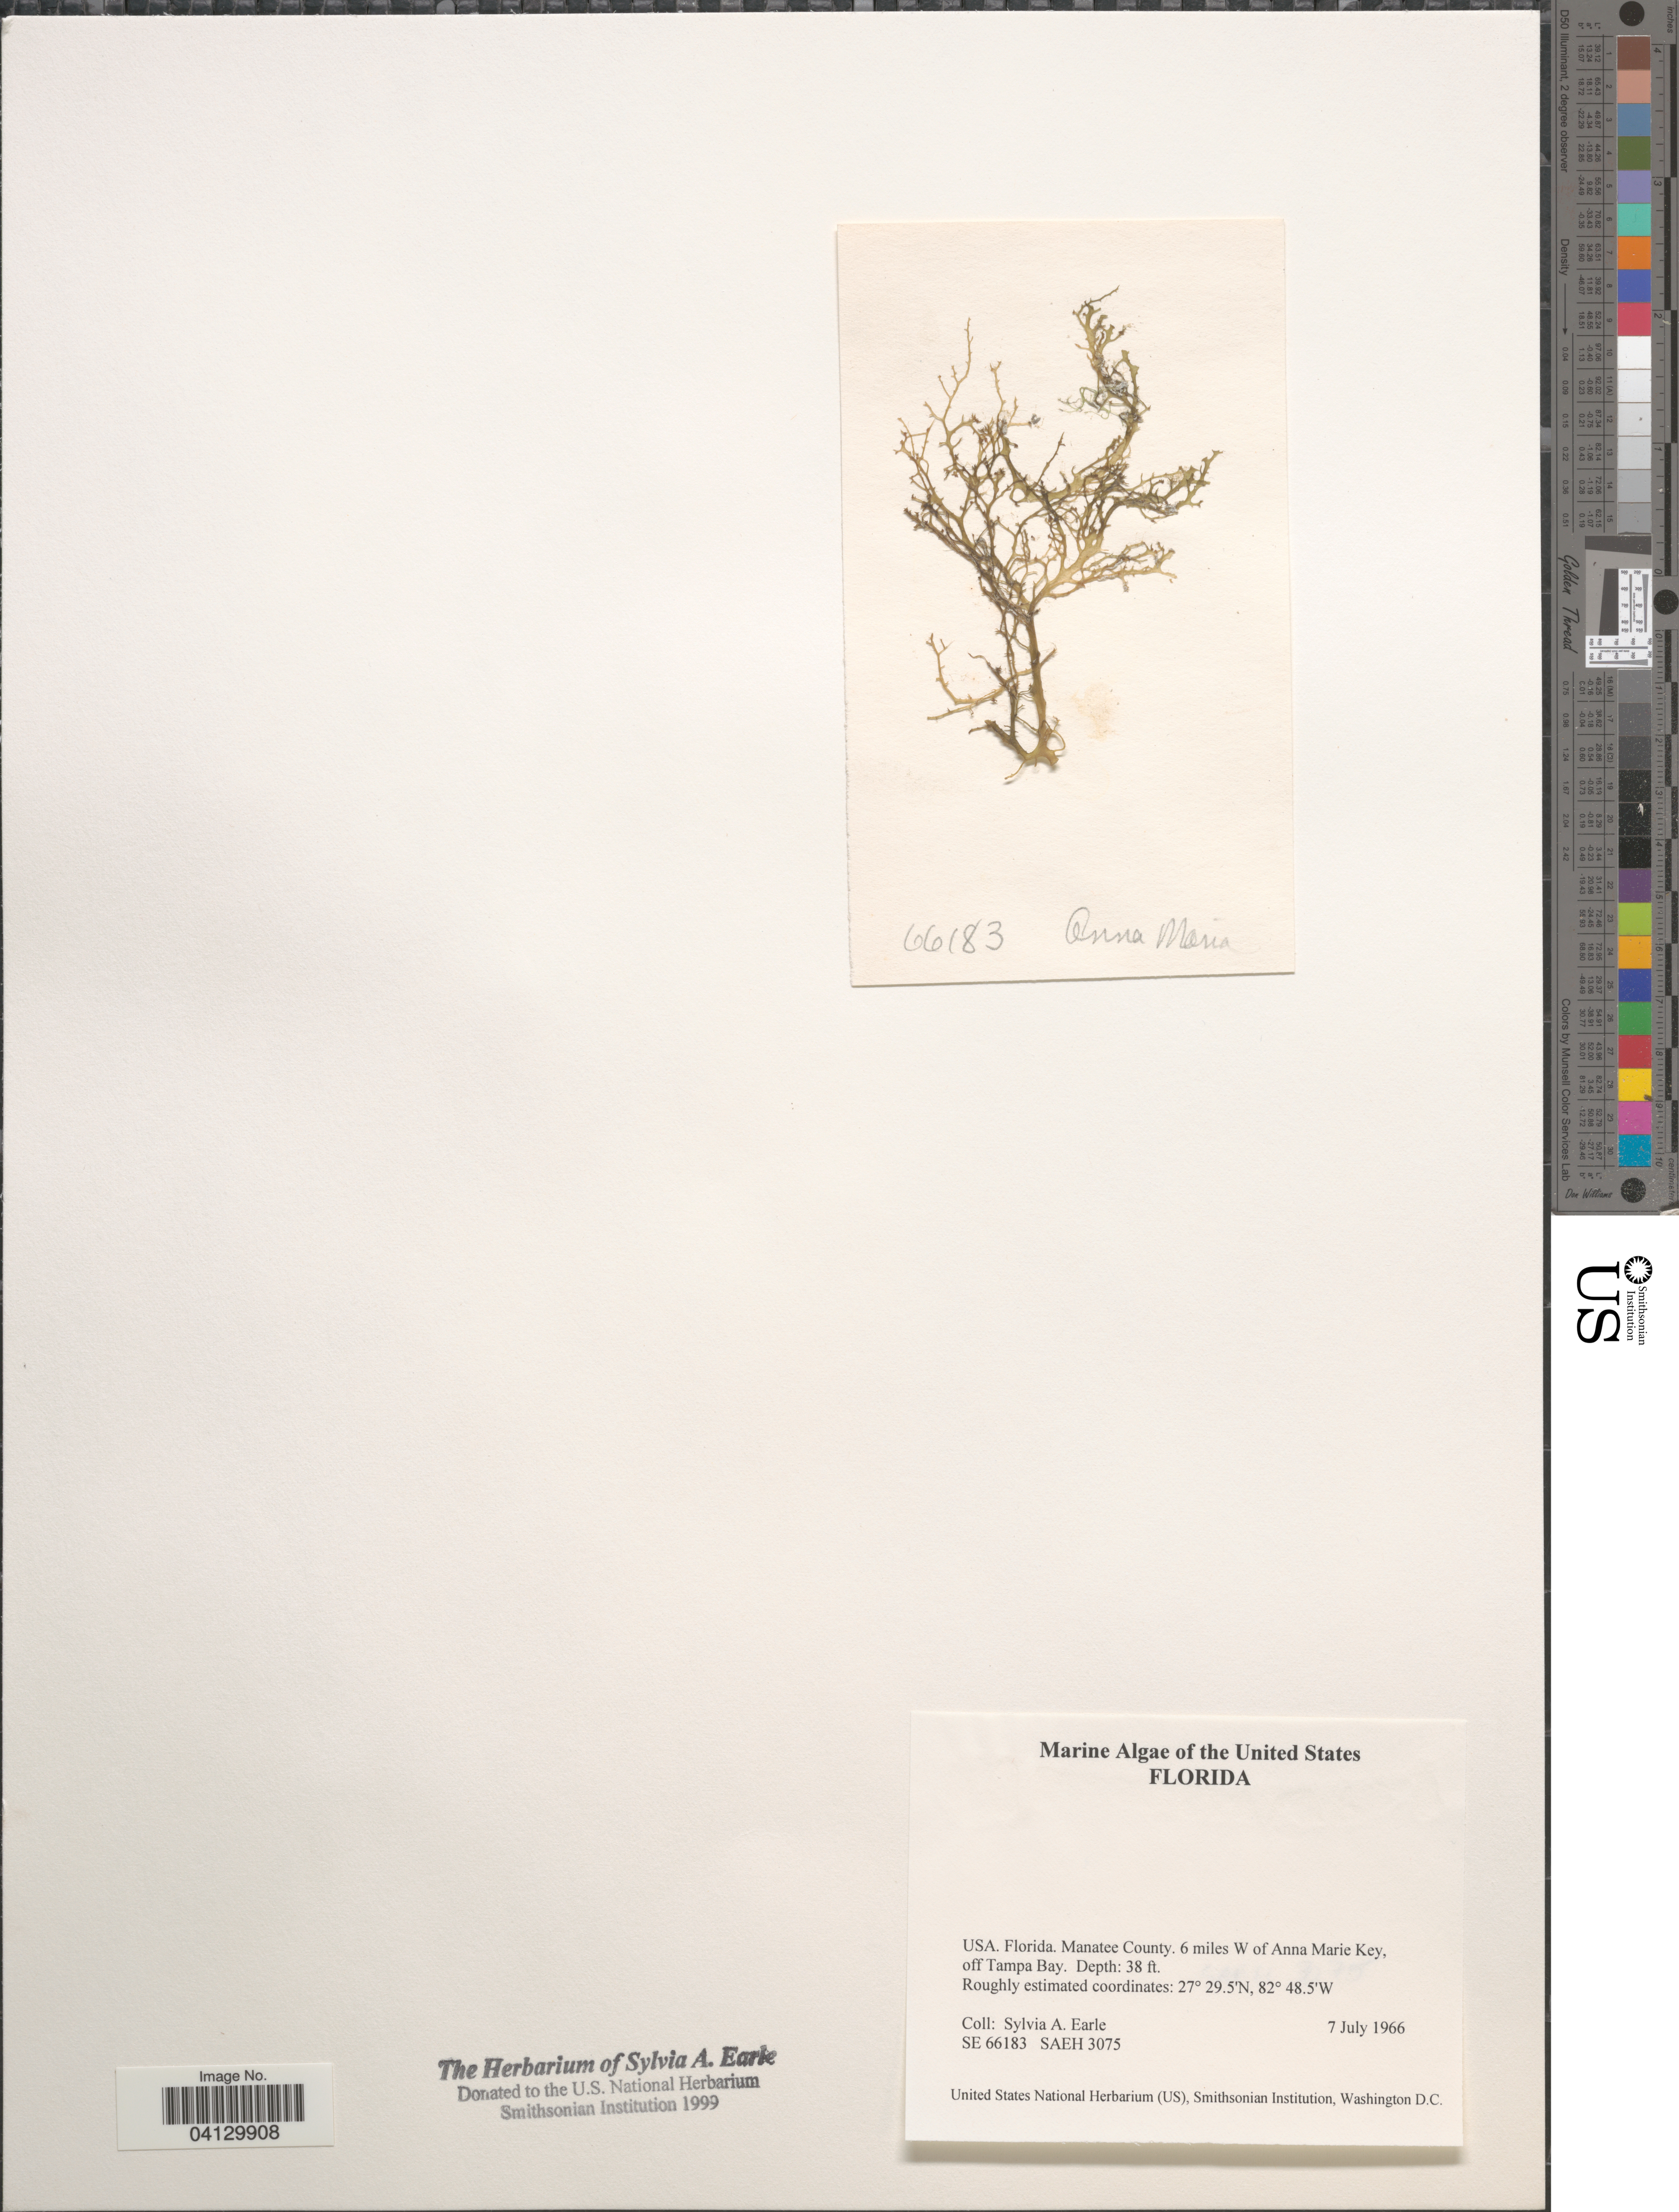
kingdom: Plantae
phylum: Rhodophyta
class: Florideophyceae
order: Corallinales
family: Corallinaceae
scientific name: Crustose Coralline Algae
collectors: S. A. Earle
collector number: SE66183/SAEH3075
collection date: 1966-07-07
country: United States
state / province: Florida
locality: Manatee County. 6 miles W of Anna Marie Key, off Tampa Bay.